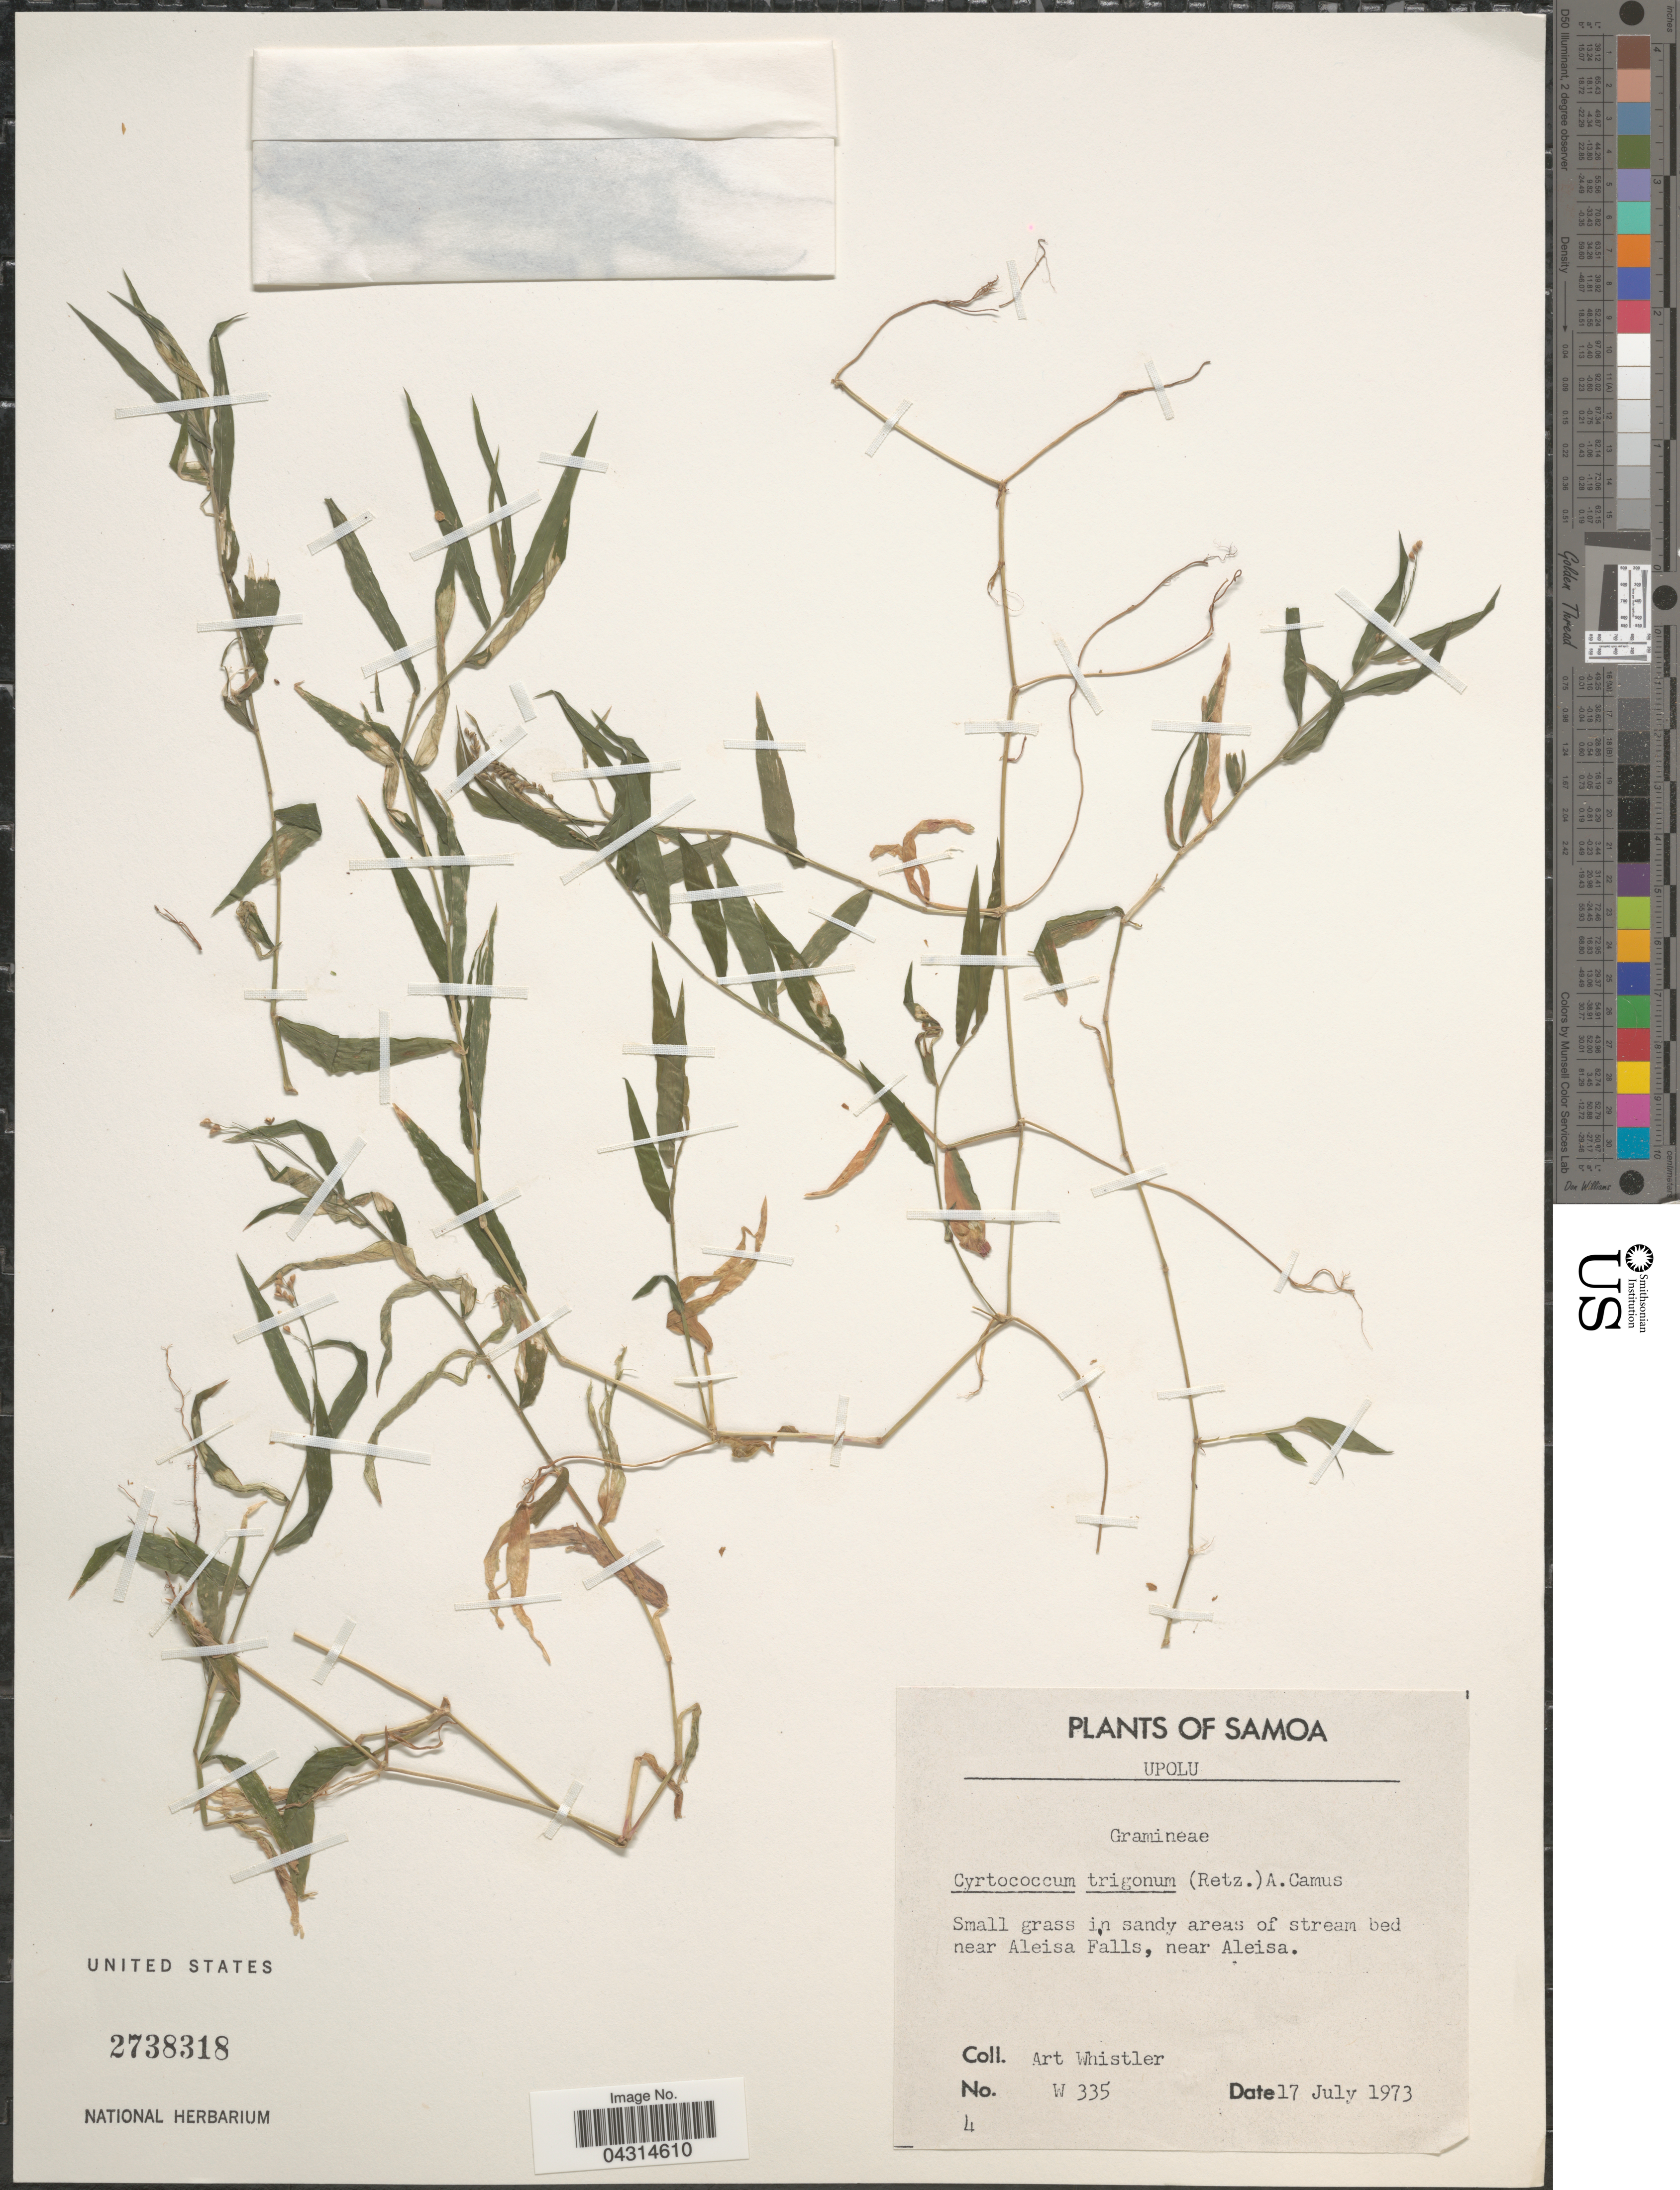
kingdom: Plantae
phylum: Tracheophyta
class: Liliopsida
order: Poales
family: Poaceae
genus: Cyrtococcum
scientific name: Cyrtococcum trigonum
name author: (Retz.) A. Camus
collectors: A. Whistler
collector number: W335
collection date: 1973-07-17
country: Samoa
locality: Samoa. Upolu. In sandy areas of stream bed near Aleisa Falls, near Aleisa.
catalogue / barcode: US 2738318